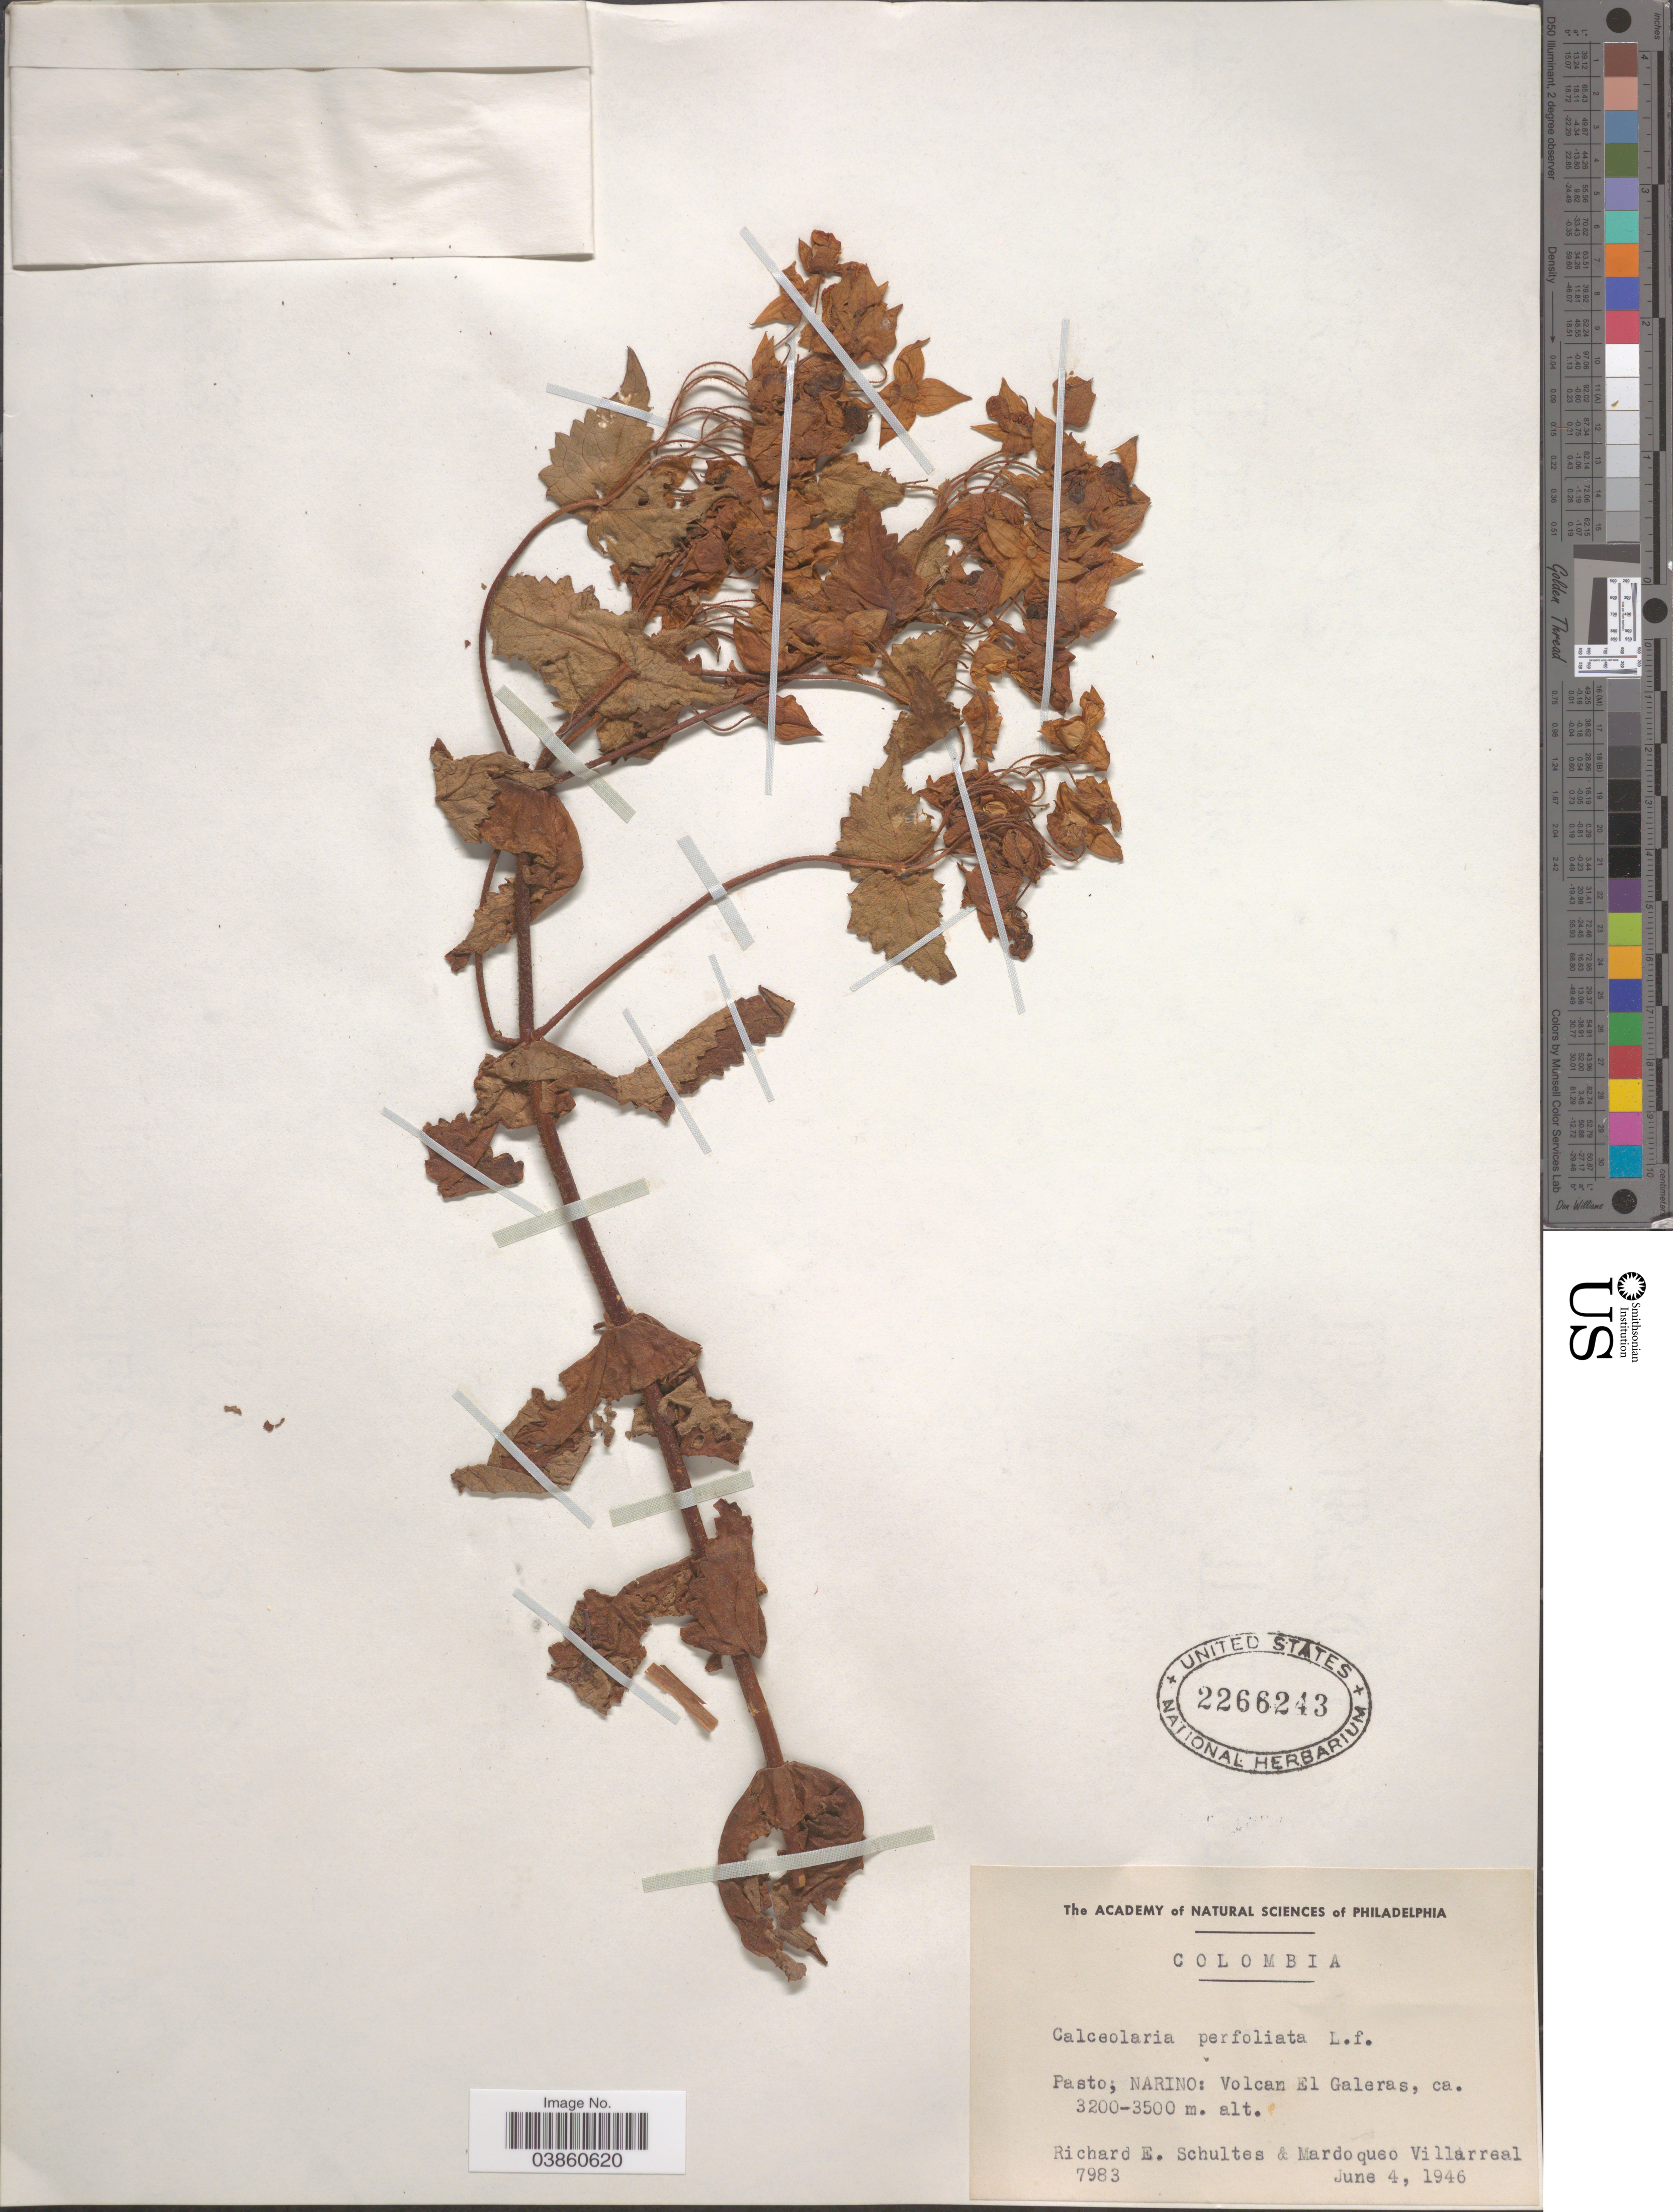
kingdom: Plantae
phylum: Tracheophyta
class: Magnoliopsida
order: Lamiales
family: Calceolariaceae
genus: Calceolaria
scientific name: Calceolaria perfoliata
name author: L. f.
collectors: R. E. Schultes & M. Villareal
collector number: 7983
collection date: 1946-06-04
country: Colombia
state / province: Nariño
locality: Pasto: Volcan El Galeras.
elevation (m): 3200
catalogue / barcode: US 2266243